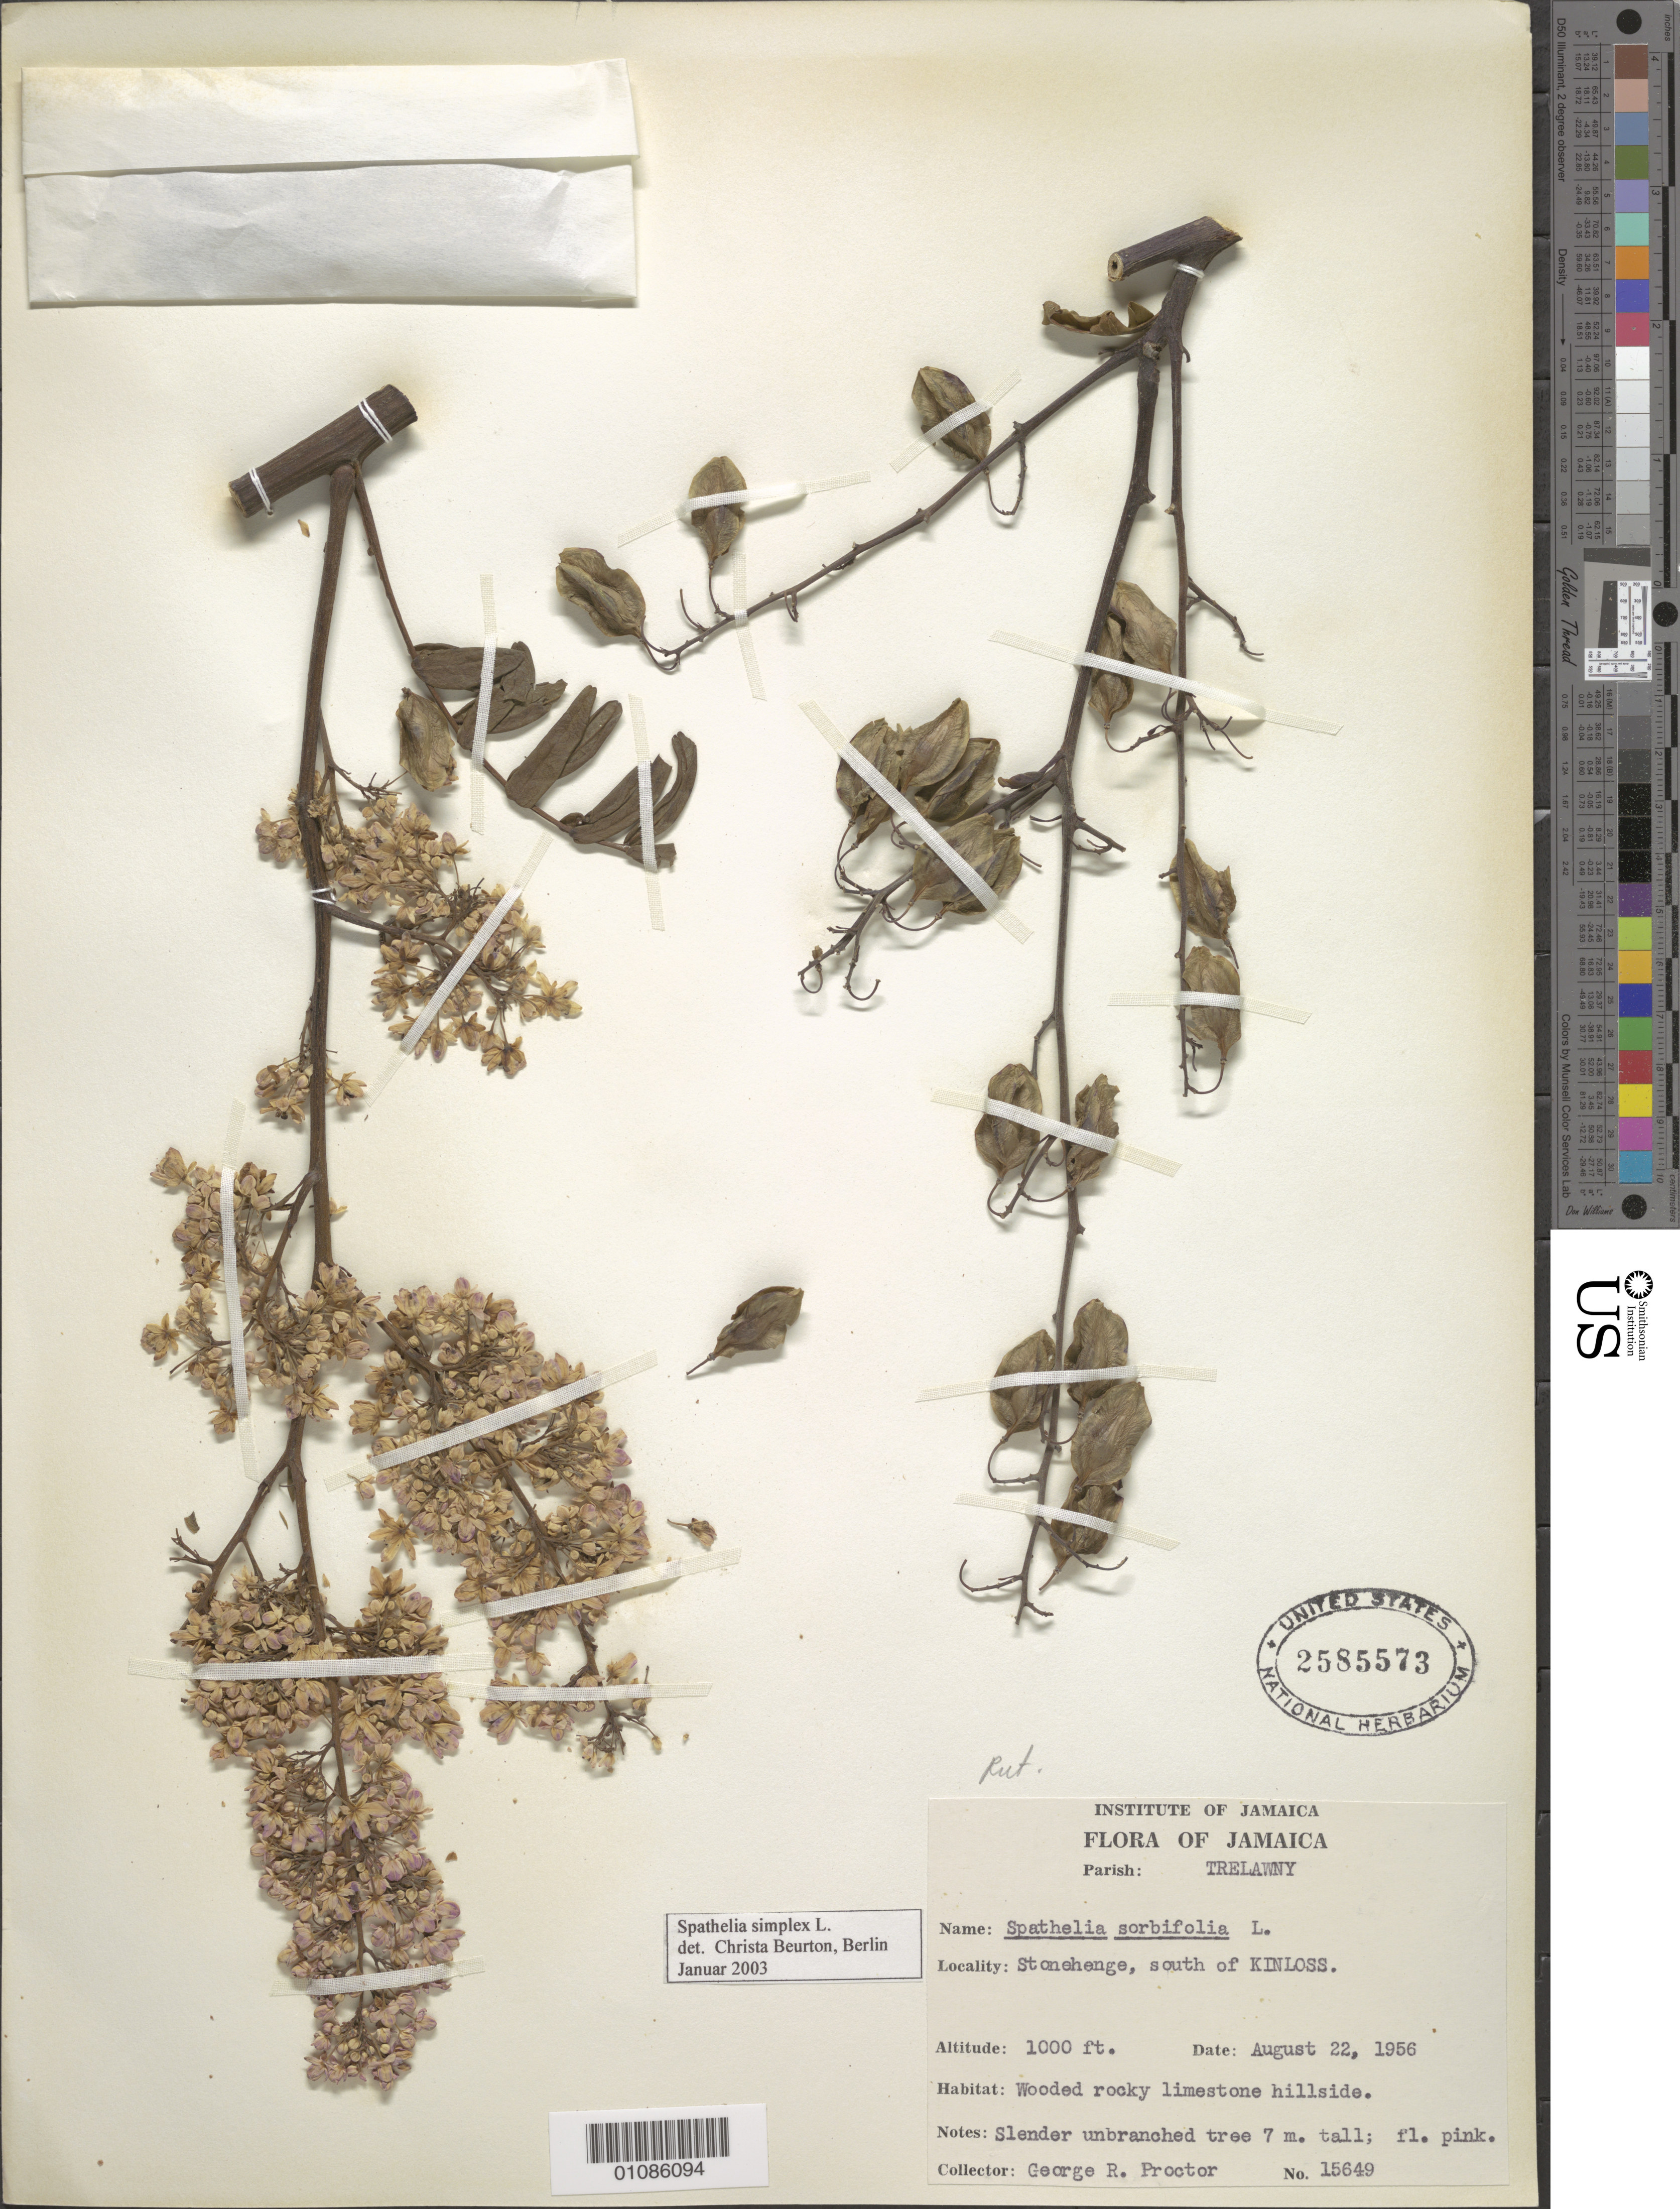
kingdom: Plantae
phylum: Tracheophyta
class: Magnoliopsida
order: Sapindales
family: Rutaceae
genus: Spathelia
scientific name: Spathelia sorbifolia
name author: L.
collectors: G. R. Proctor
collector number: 15649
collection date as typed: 22 Aug 1956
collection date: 1956-08-22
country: Jamaica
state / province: Trelawny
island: Jamaica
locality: Stonehenge, S of Kinloss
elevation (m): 305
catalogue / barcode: US 2585573